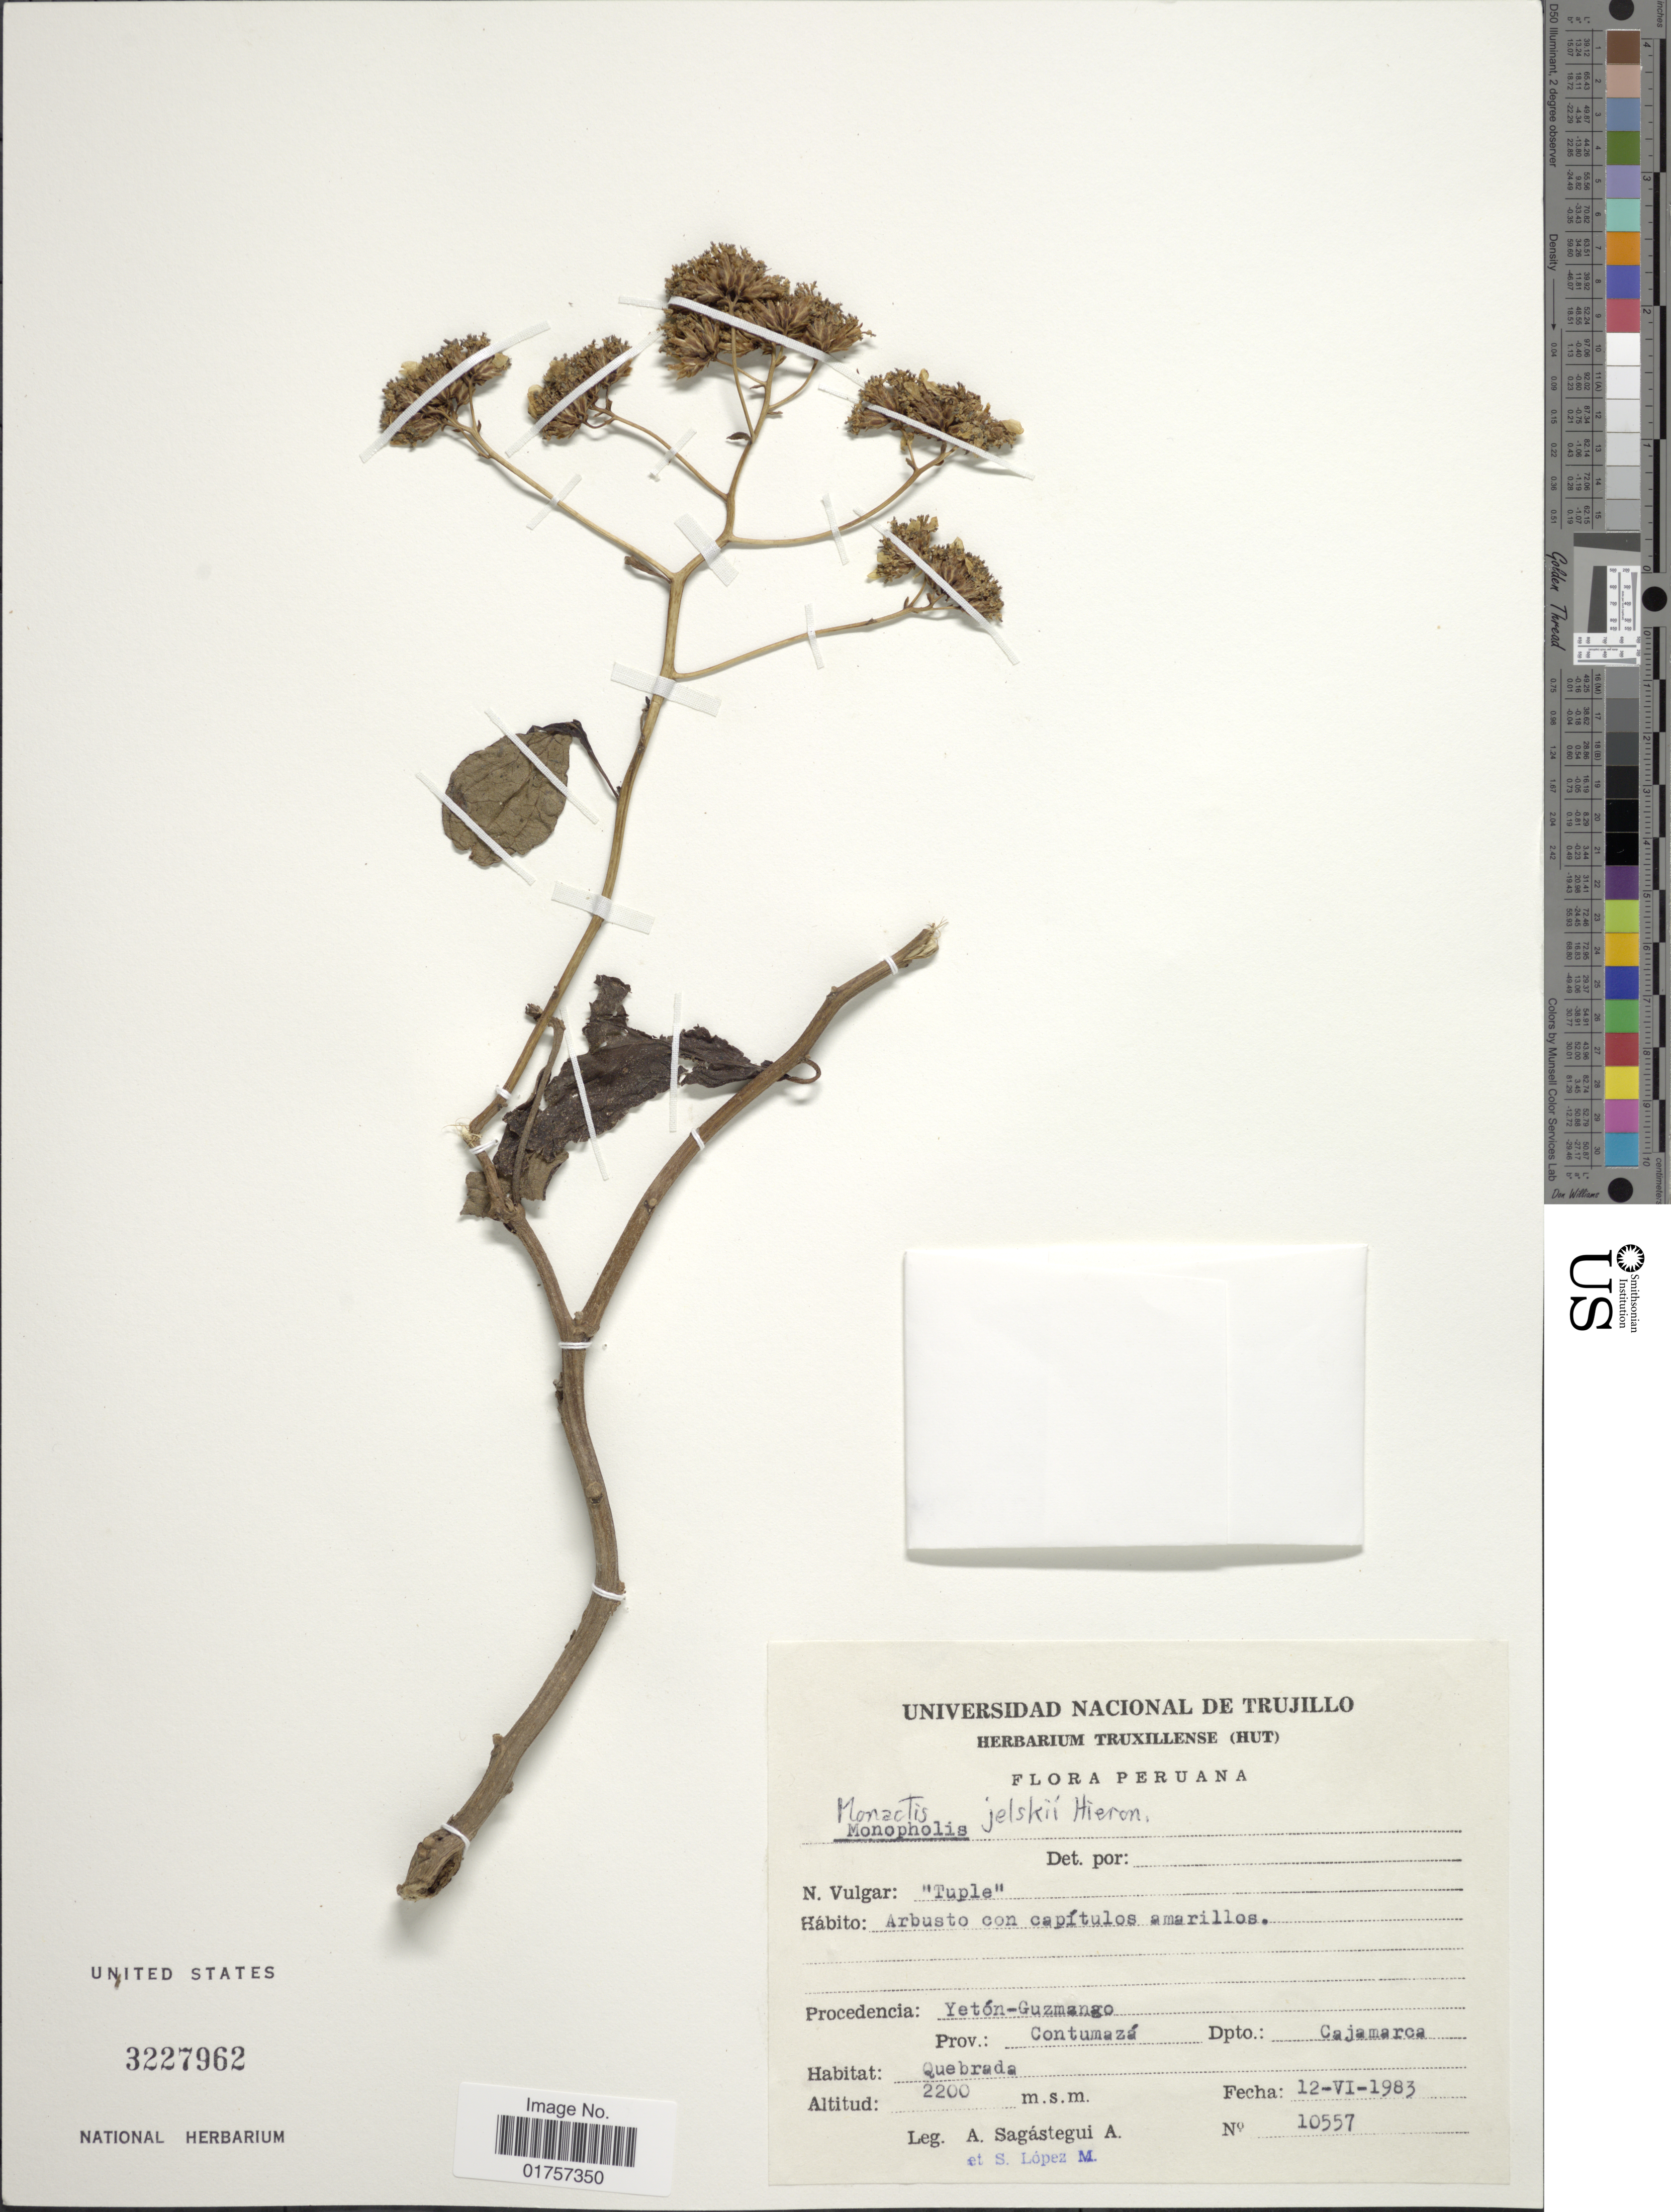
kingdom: Plantae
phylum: Tracheophyta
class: Magnoliopsida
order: Asterales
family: Asteraceae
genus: Monactis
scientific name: Monactis jelskii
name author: Hieron.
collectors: A. Sagástegui A. & S. Lopez M.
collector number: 10557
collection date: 1983-06-12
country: Peru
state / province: Cajamarca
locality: Procedencia: Yetón-Guzmango. Prov.: Contumazá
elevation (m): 2200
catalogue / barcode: US 3227962